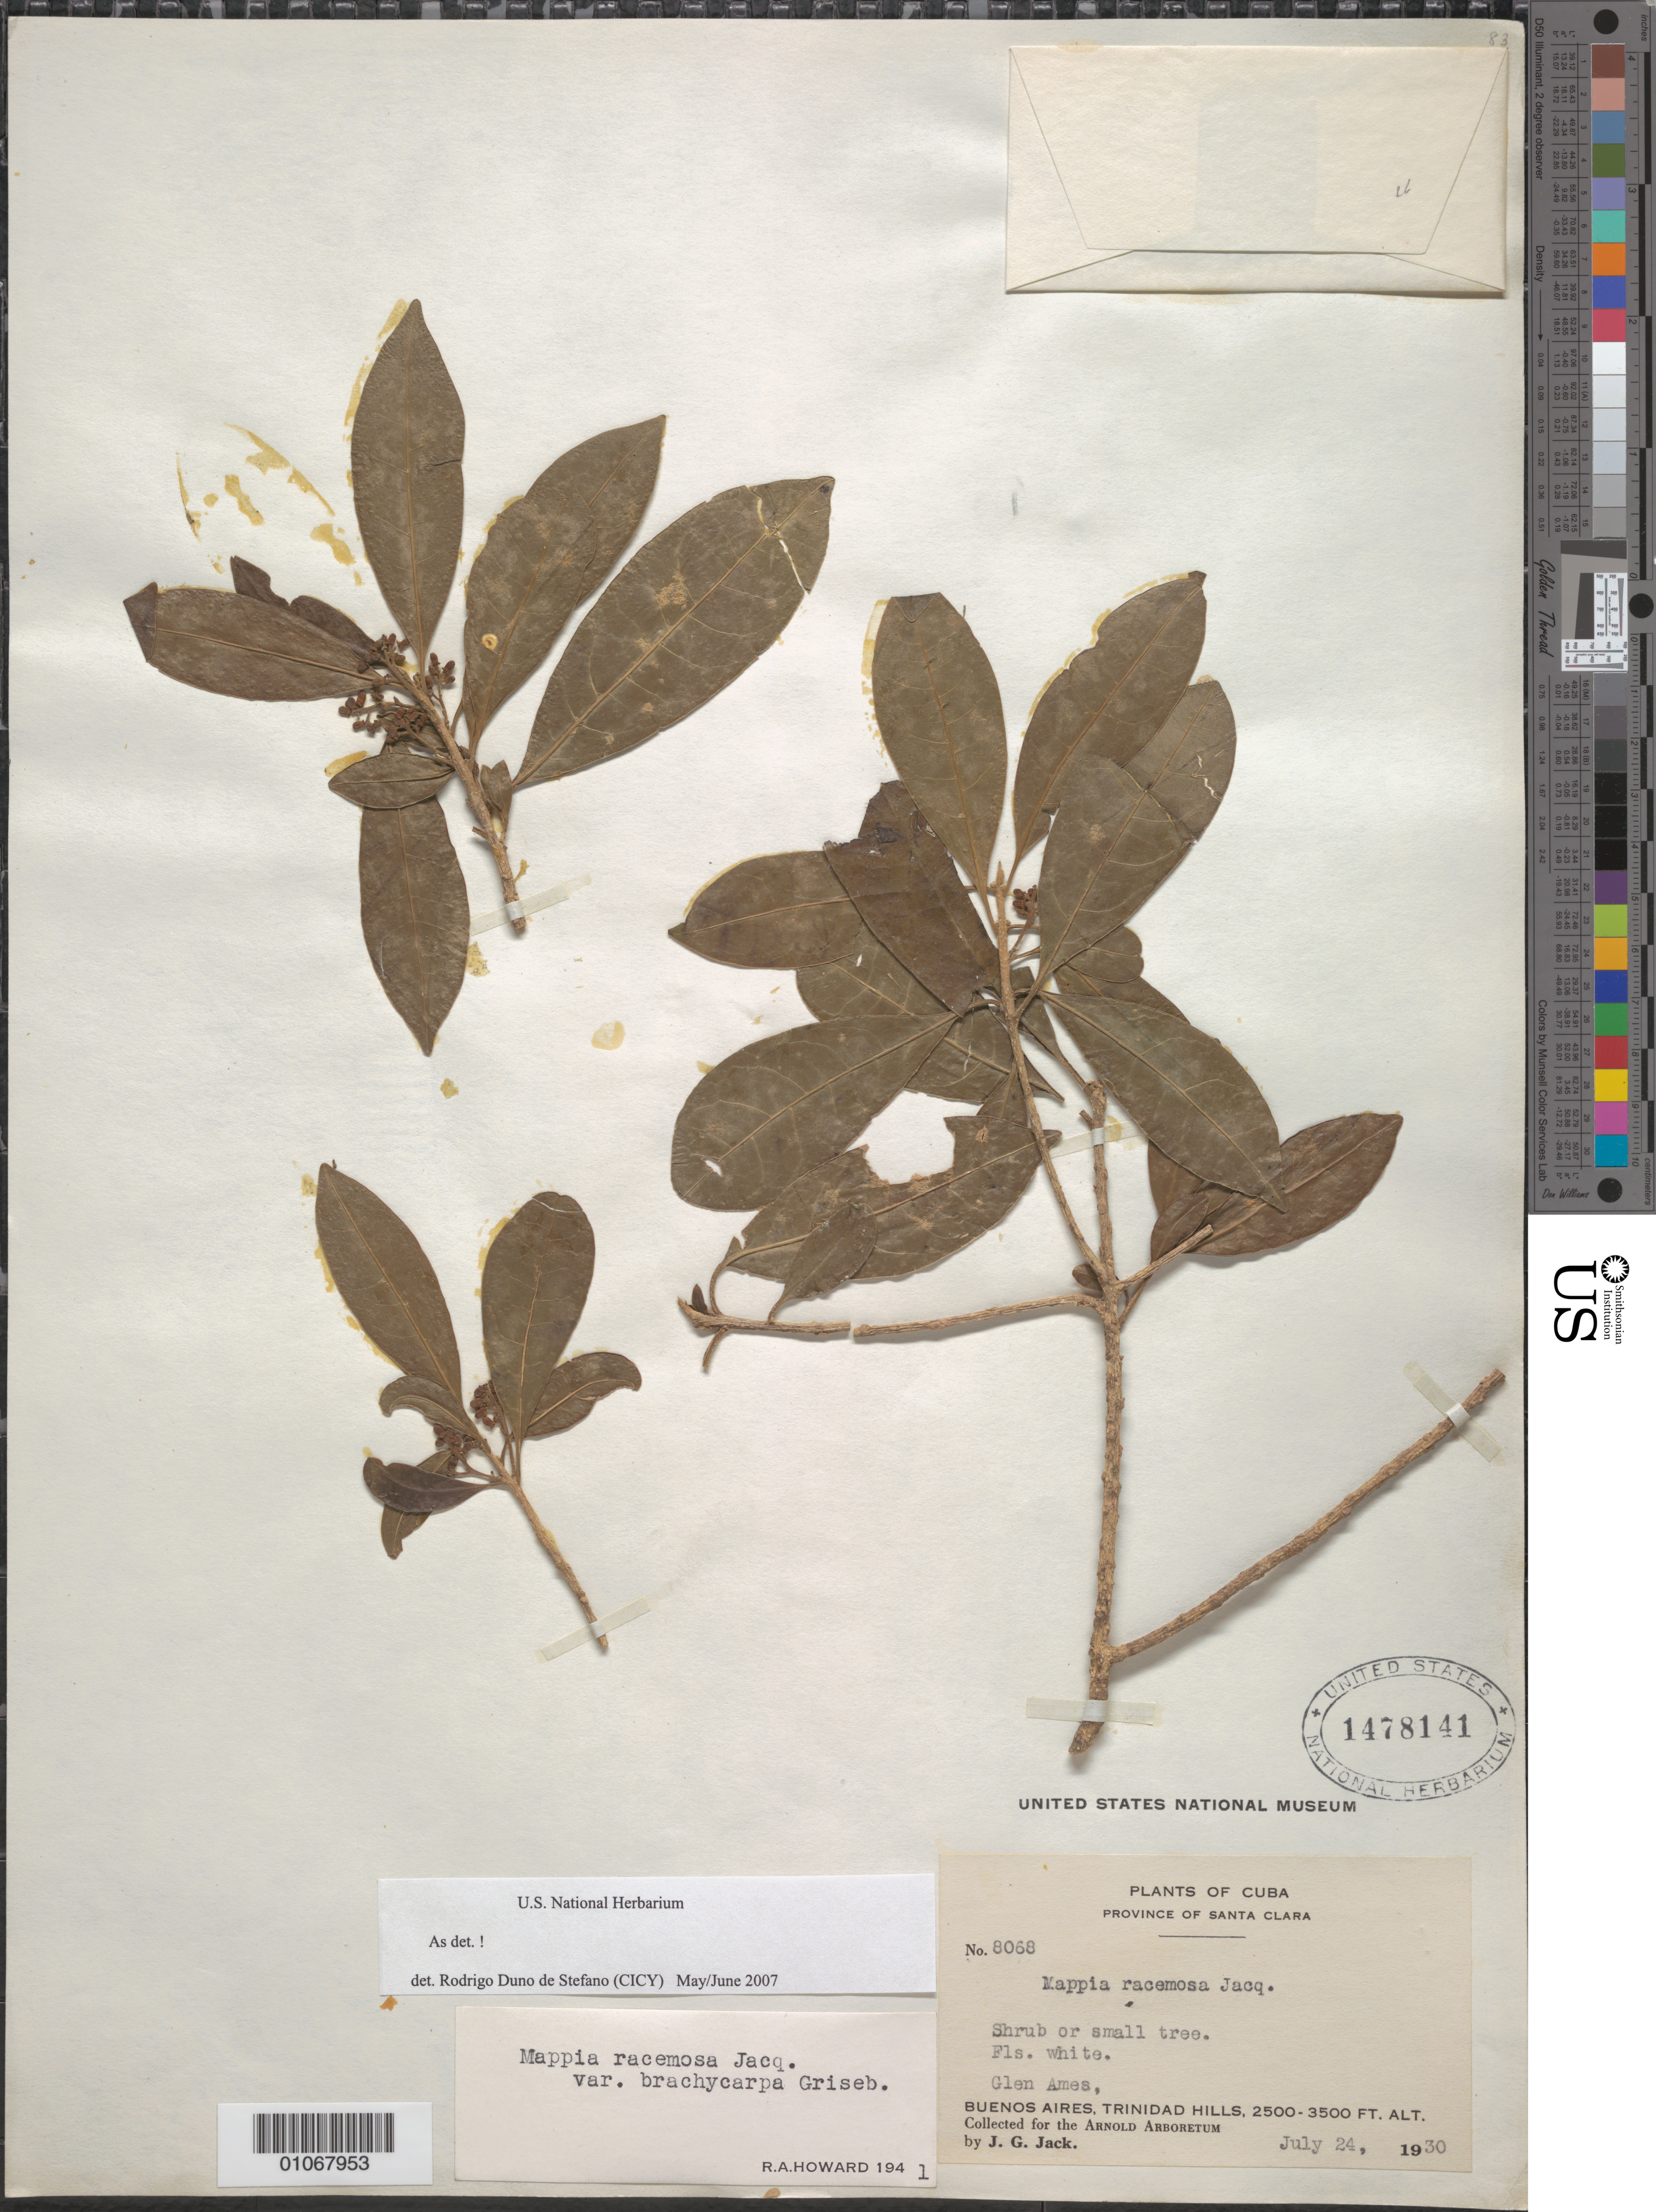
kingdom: Plantae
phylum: Tracheophyta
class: Magnoliopsida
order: Icacinales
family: Icacinaceae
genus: Mappia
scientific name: Mappia racemosa var. brachycarpa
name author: Griseb.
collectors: J. G. Jack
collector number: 8068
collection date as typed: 24 Jul 1930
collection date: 1930-07-24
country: Cuba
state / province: Villa Clara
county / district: Santa Clara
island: Cuba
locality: Buenos Aires, Trinidad Hills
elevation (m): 762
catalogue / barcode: US 1478141